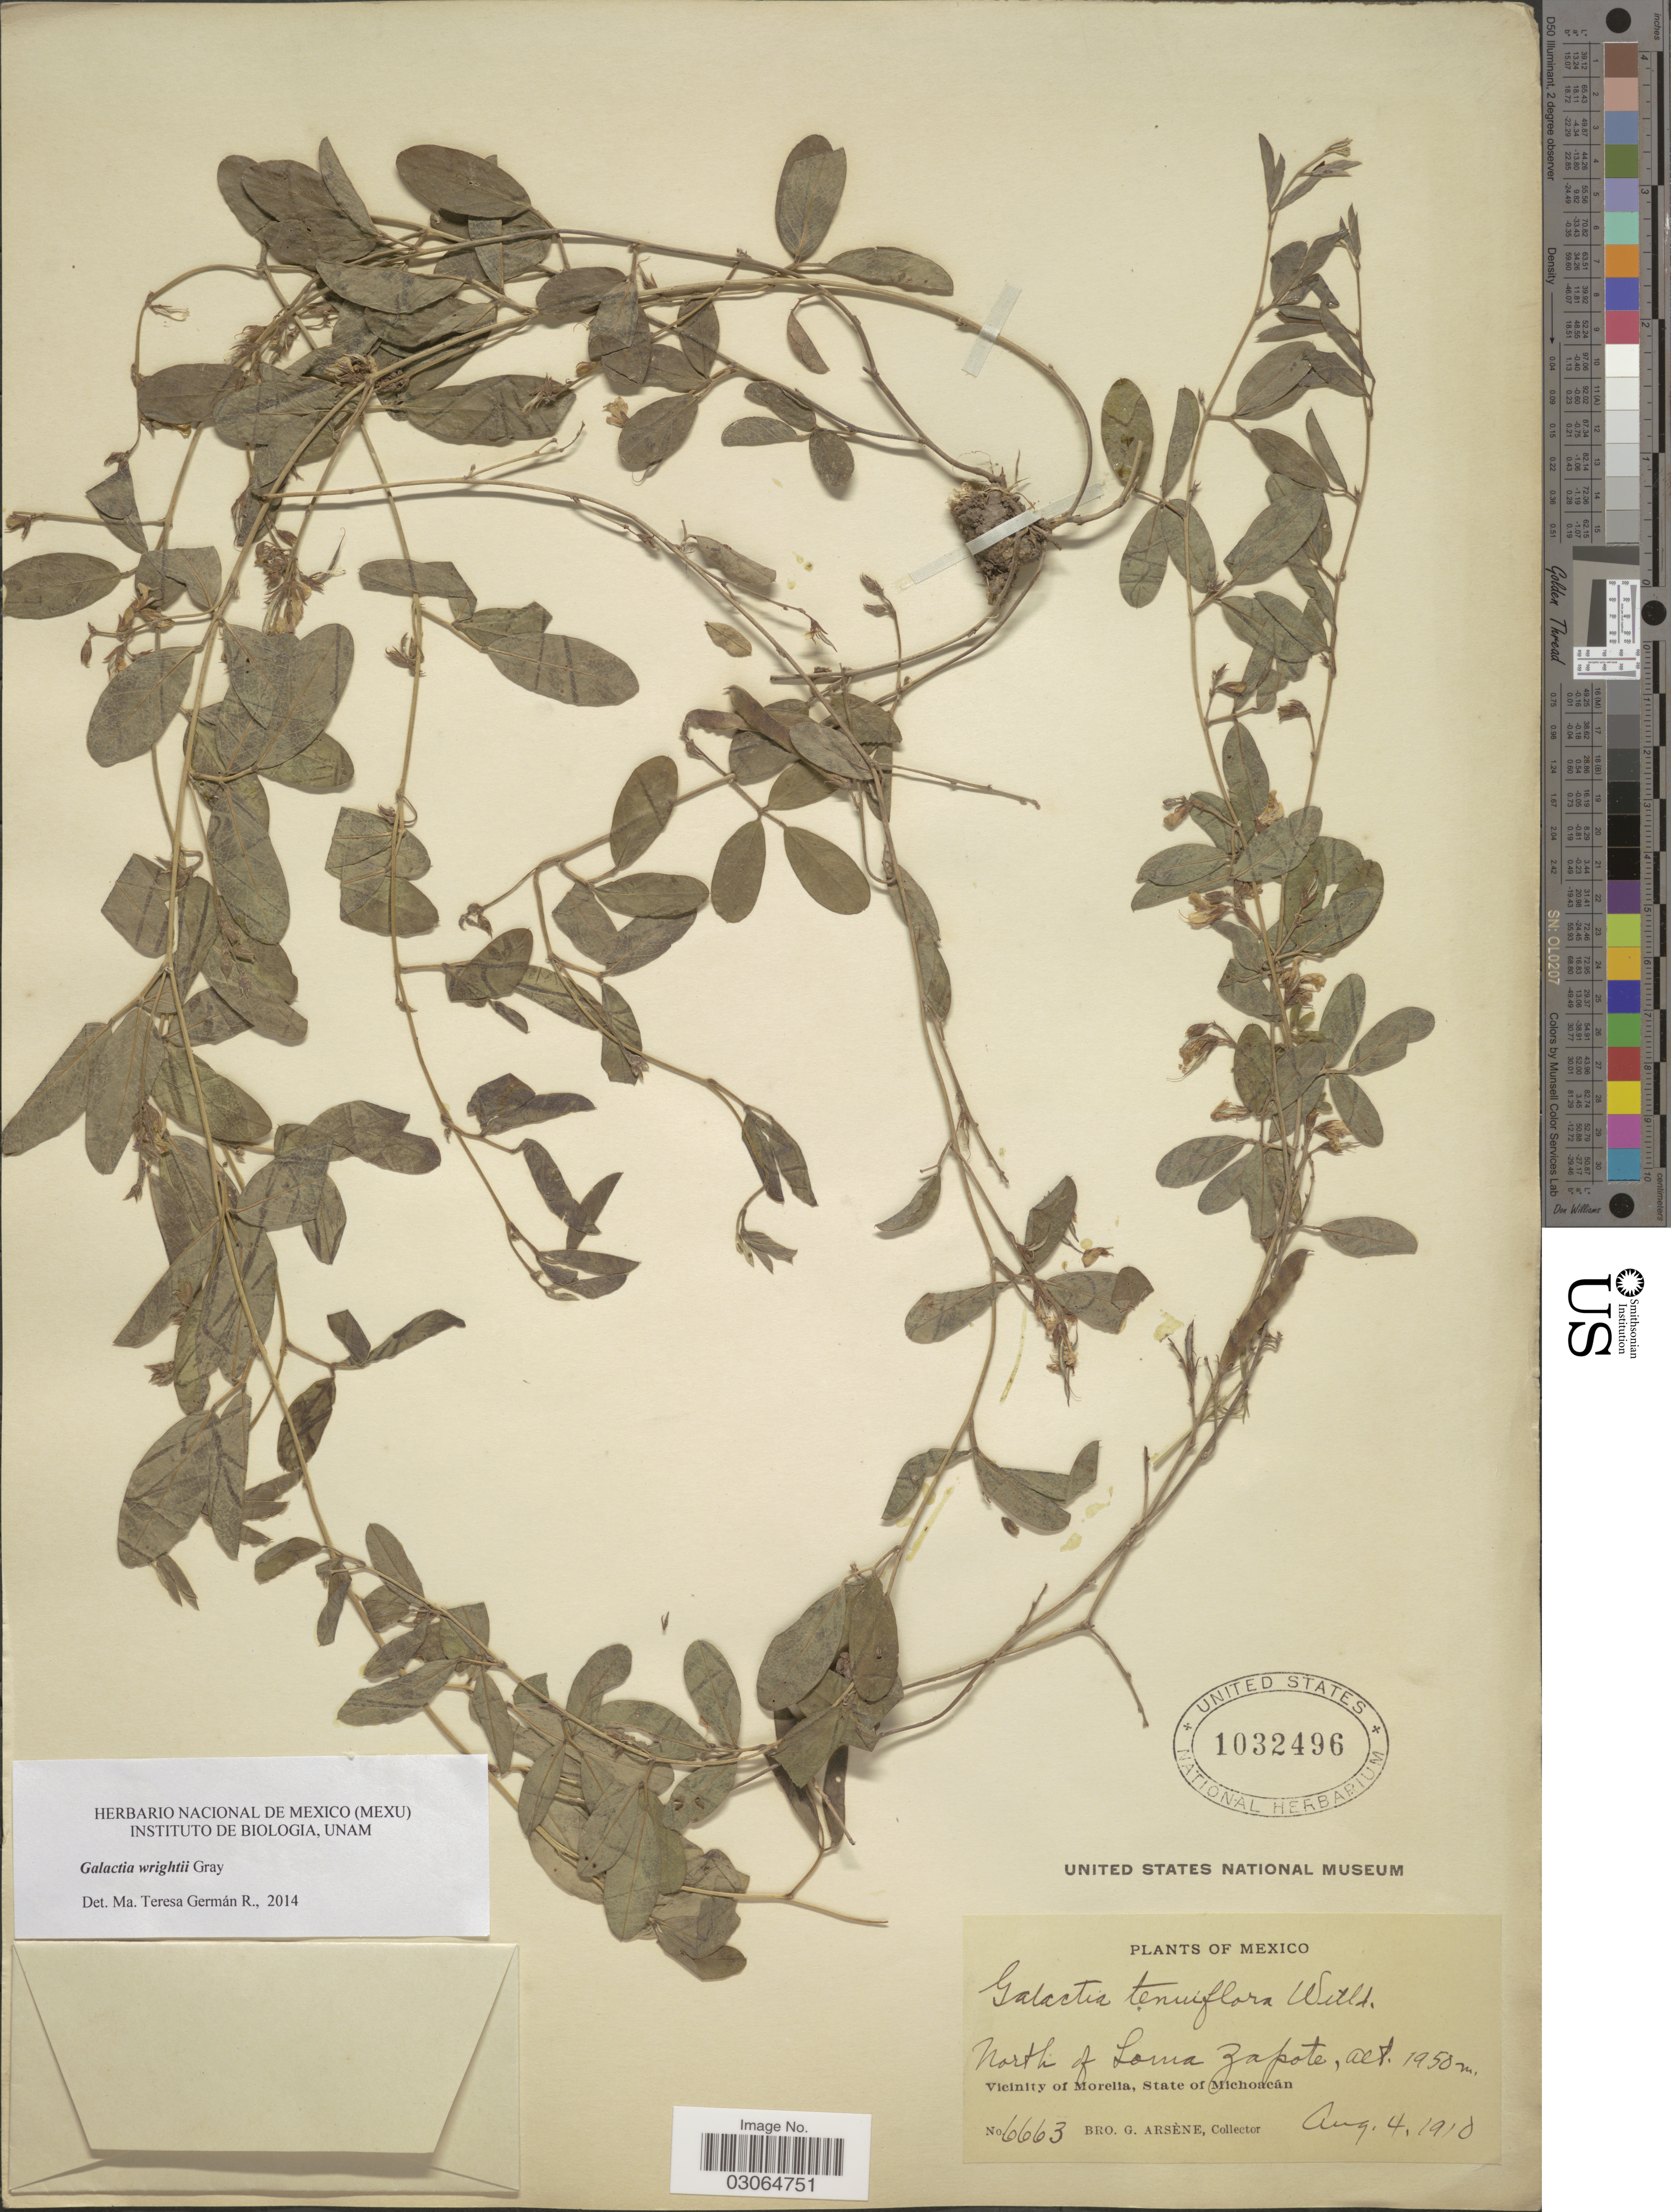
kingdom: Plantae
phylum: Tracheophyta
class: Magnoliopsida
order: Fabales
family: Fabaceae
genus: Galactia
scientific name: Galactia wrightii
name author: A. Gray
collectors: Bro. G. Arsène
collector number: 6663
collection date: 1910-08-04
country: Mexico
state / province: Michoacán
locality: North of Loma Zapote. Vicinity of Morelia.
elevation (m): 1950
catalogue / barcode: US 1032496